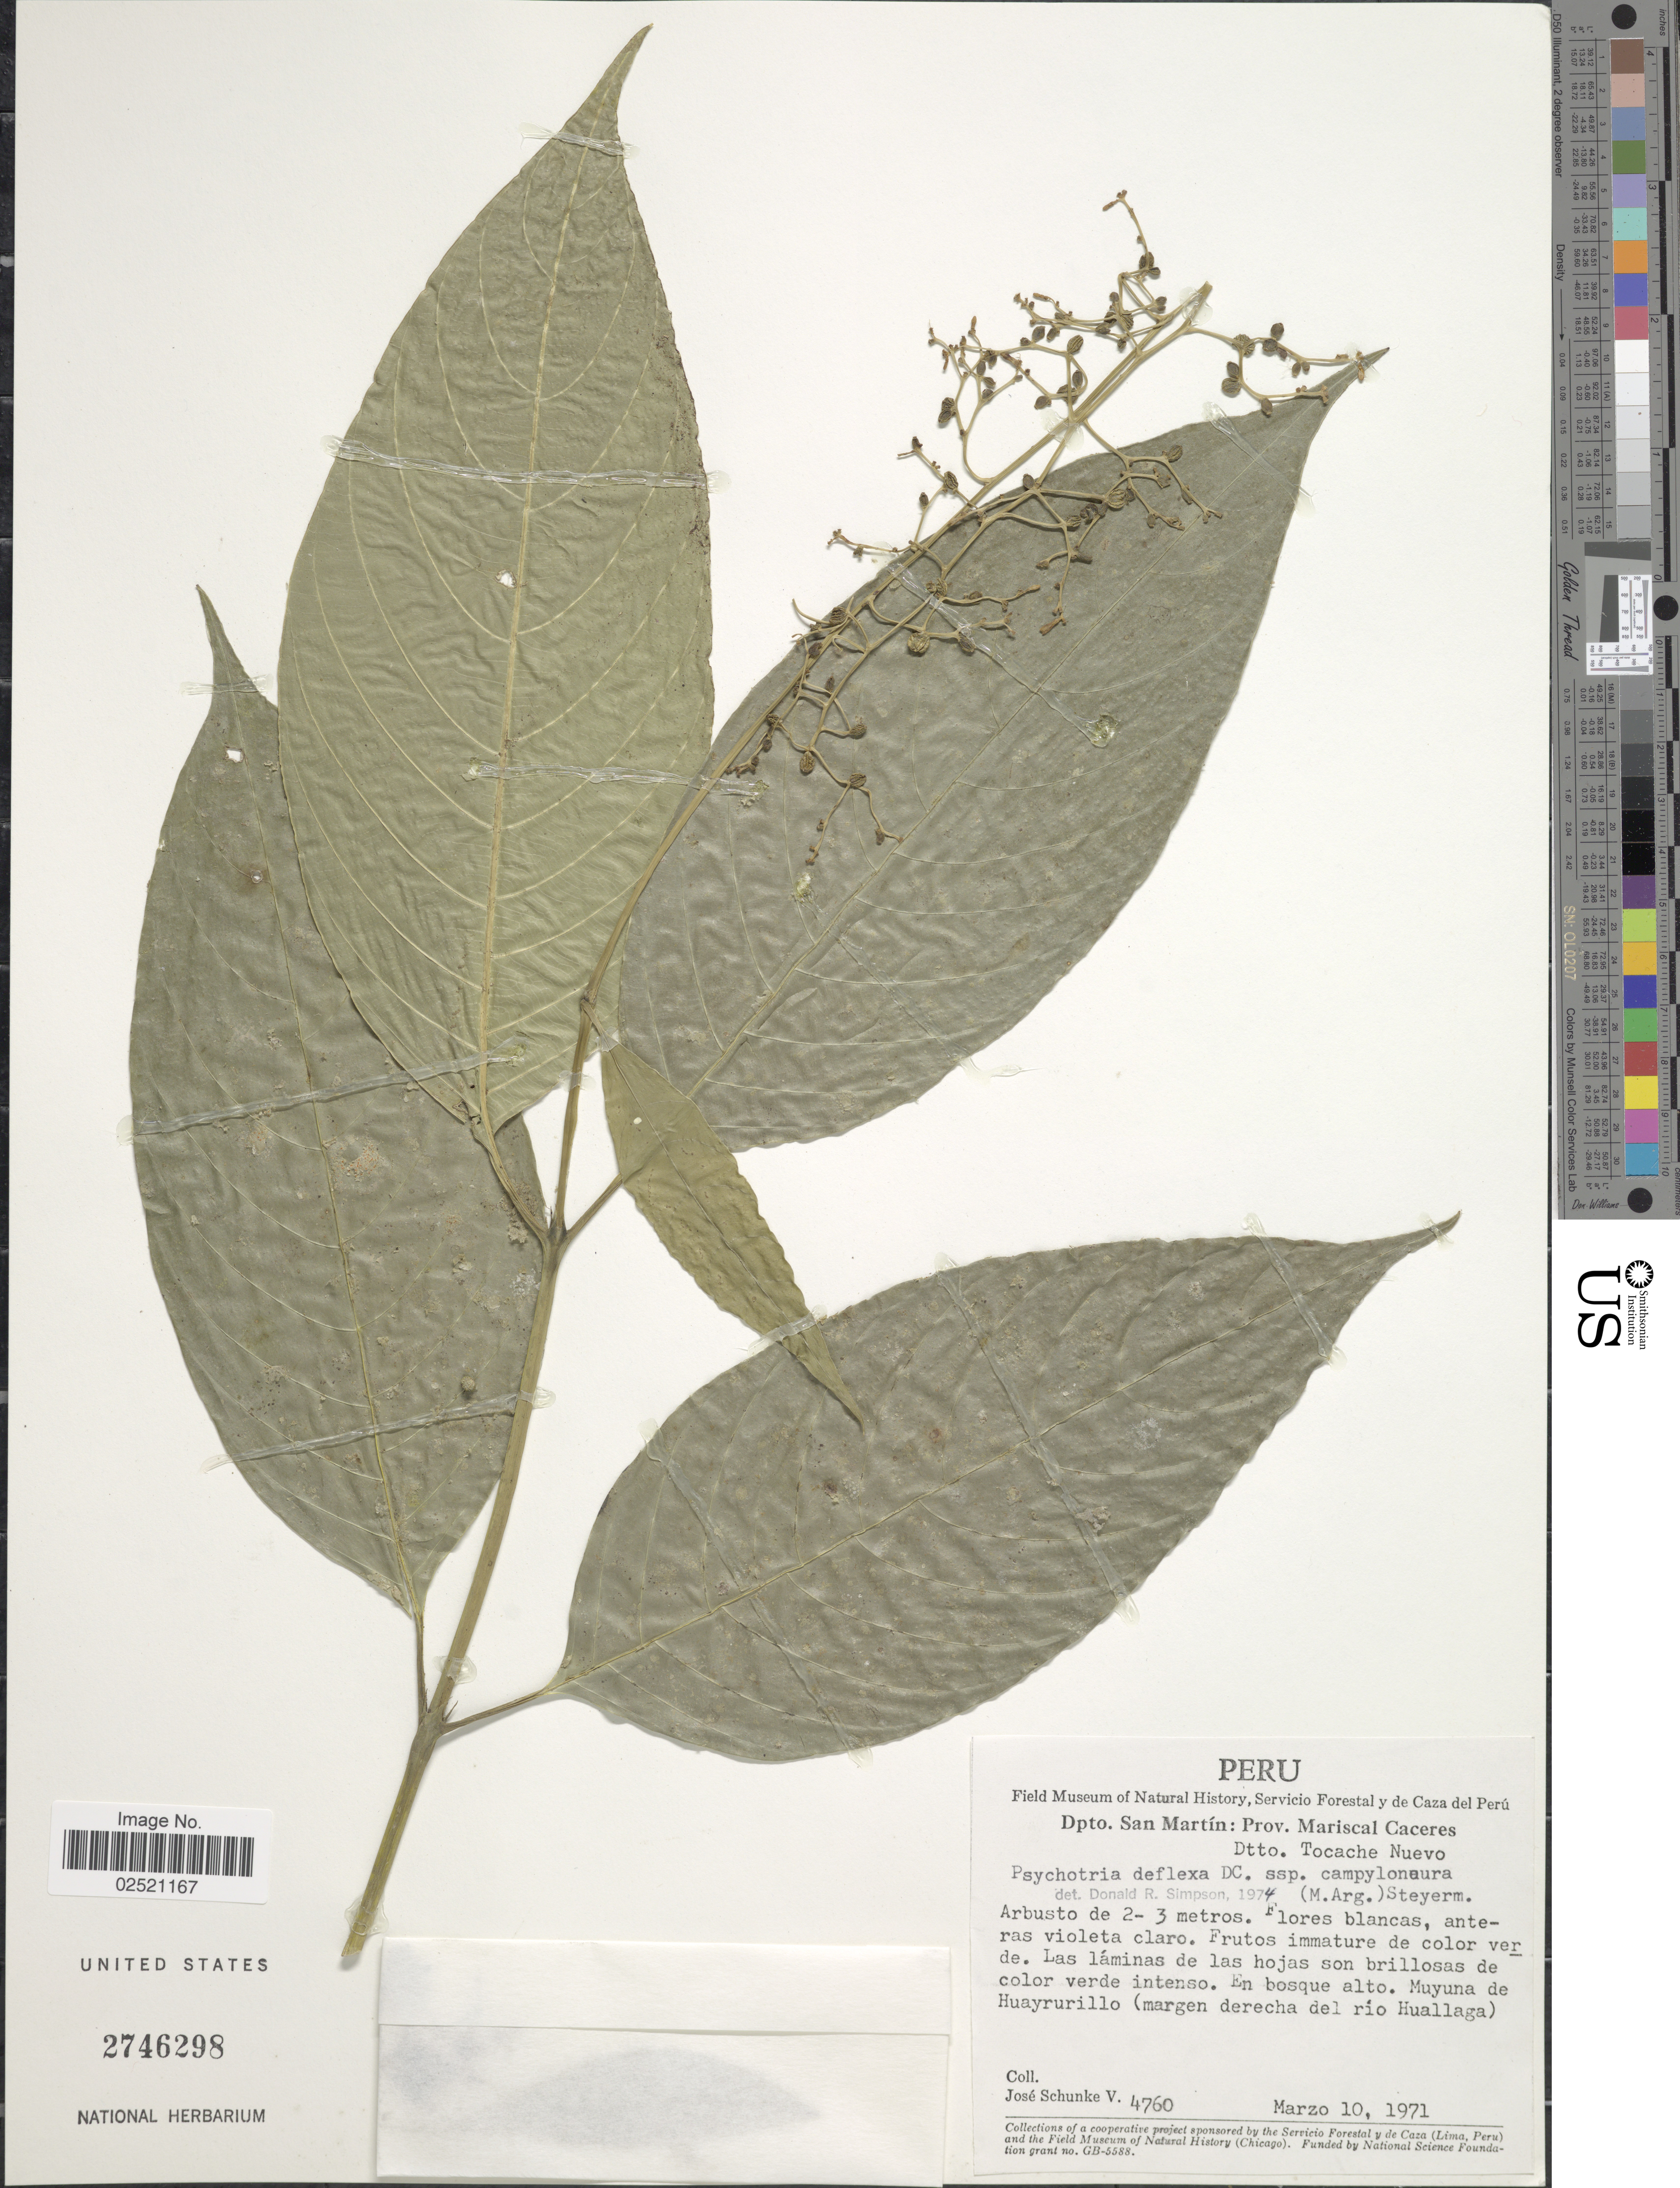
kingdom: Plantae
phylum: Tracheophyta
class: Magnoliopsida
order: Gentianales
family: Rubiaceae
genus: Psychotria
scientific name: Psychotria deflexa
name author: DC.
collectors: J. Schunke Vigo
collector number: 4760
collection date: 1971-03-10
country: Peru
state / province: San Martín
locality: Prov. Mariscal Caceres, Dtto. Tocache Nuevo, en bosque alto, Muyuna de Huayrurillo (margen derecha del rio Huallaga)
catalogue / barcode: US 2746298